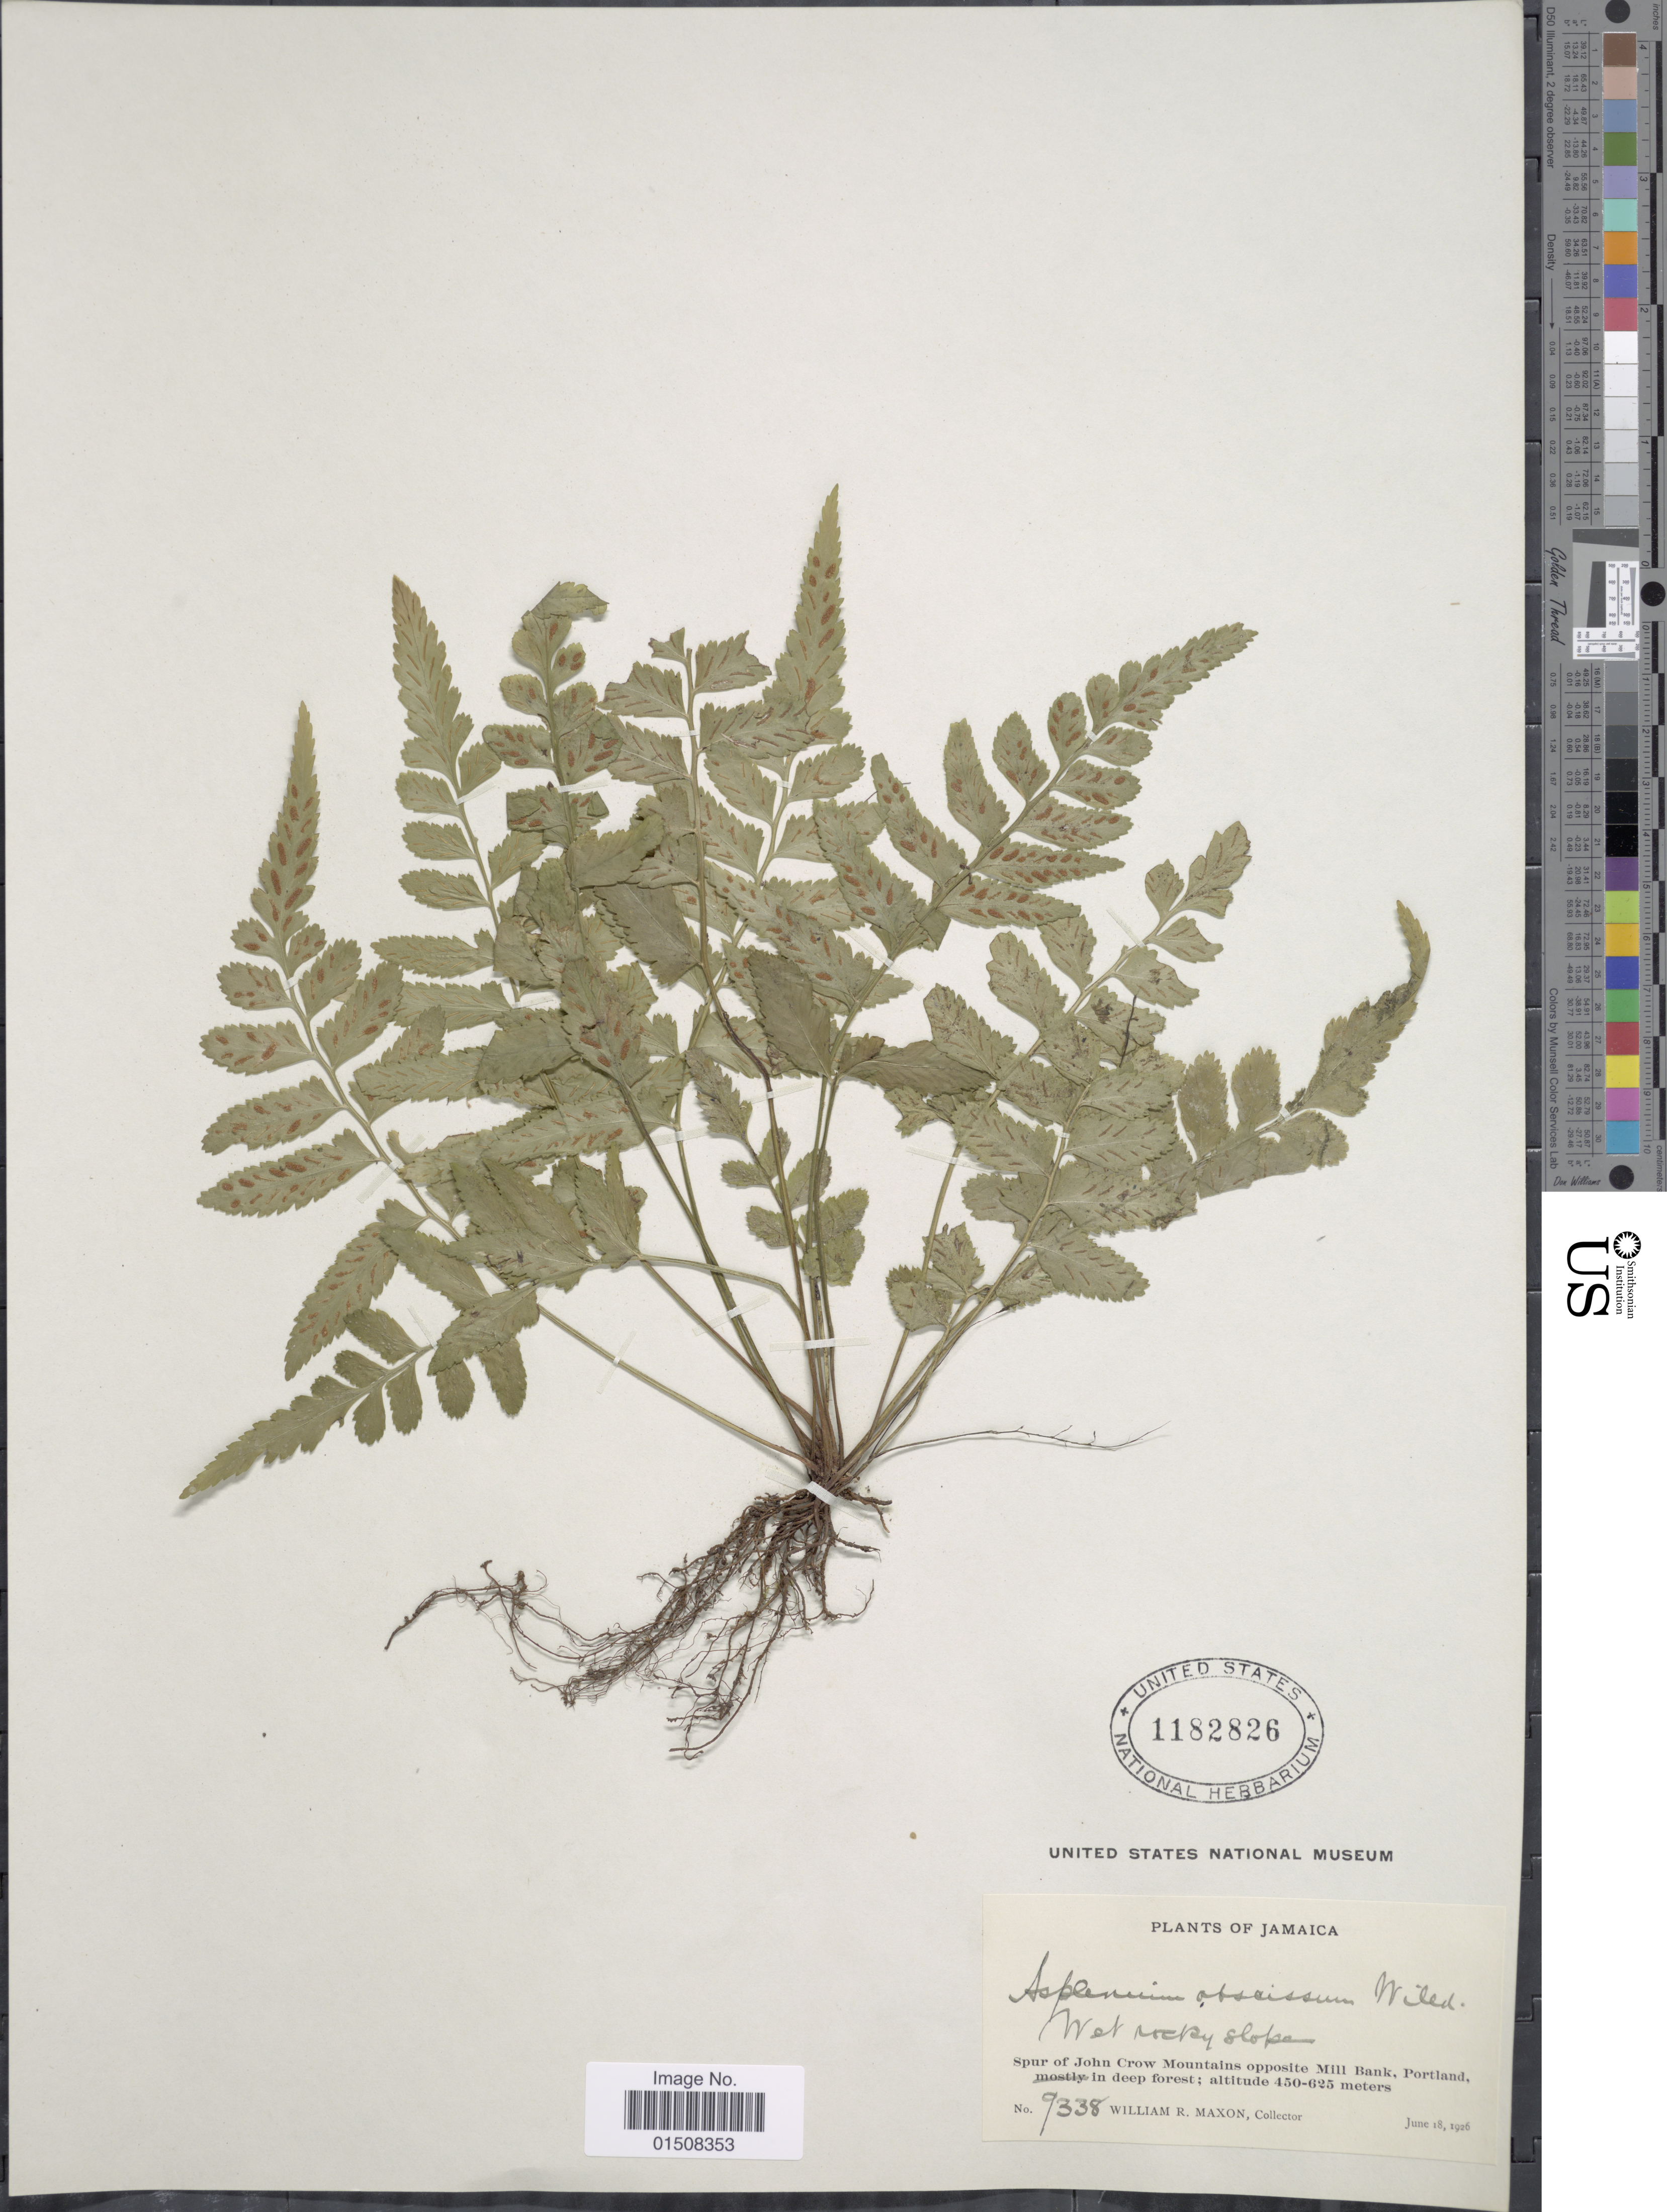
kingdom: Plantae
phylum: Tracheophyta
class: Polypodiopsida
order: Polypodiales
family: Aspleniaceae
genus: Asplenium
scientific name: Asplenium abscissum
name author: Willd.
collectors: W. R. Maxon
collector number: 9338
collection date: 1926-06-18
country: Jamaica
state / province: Portland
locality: Spur of John Crow Mountains opposite Mill bank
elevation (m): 450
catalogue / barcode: US 1182826